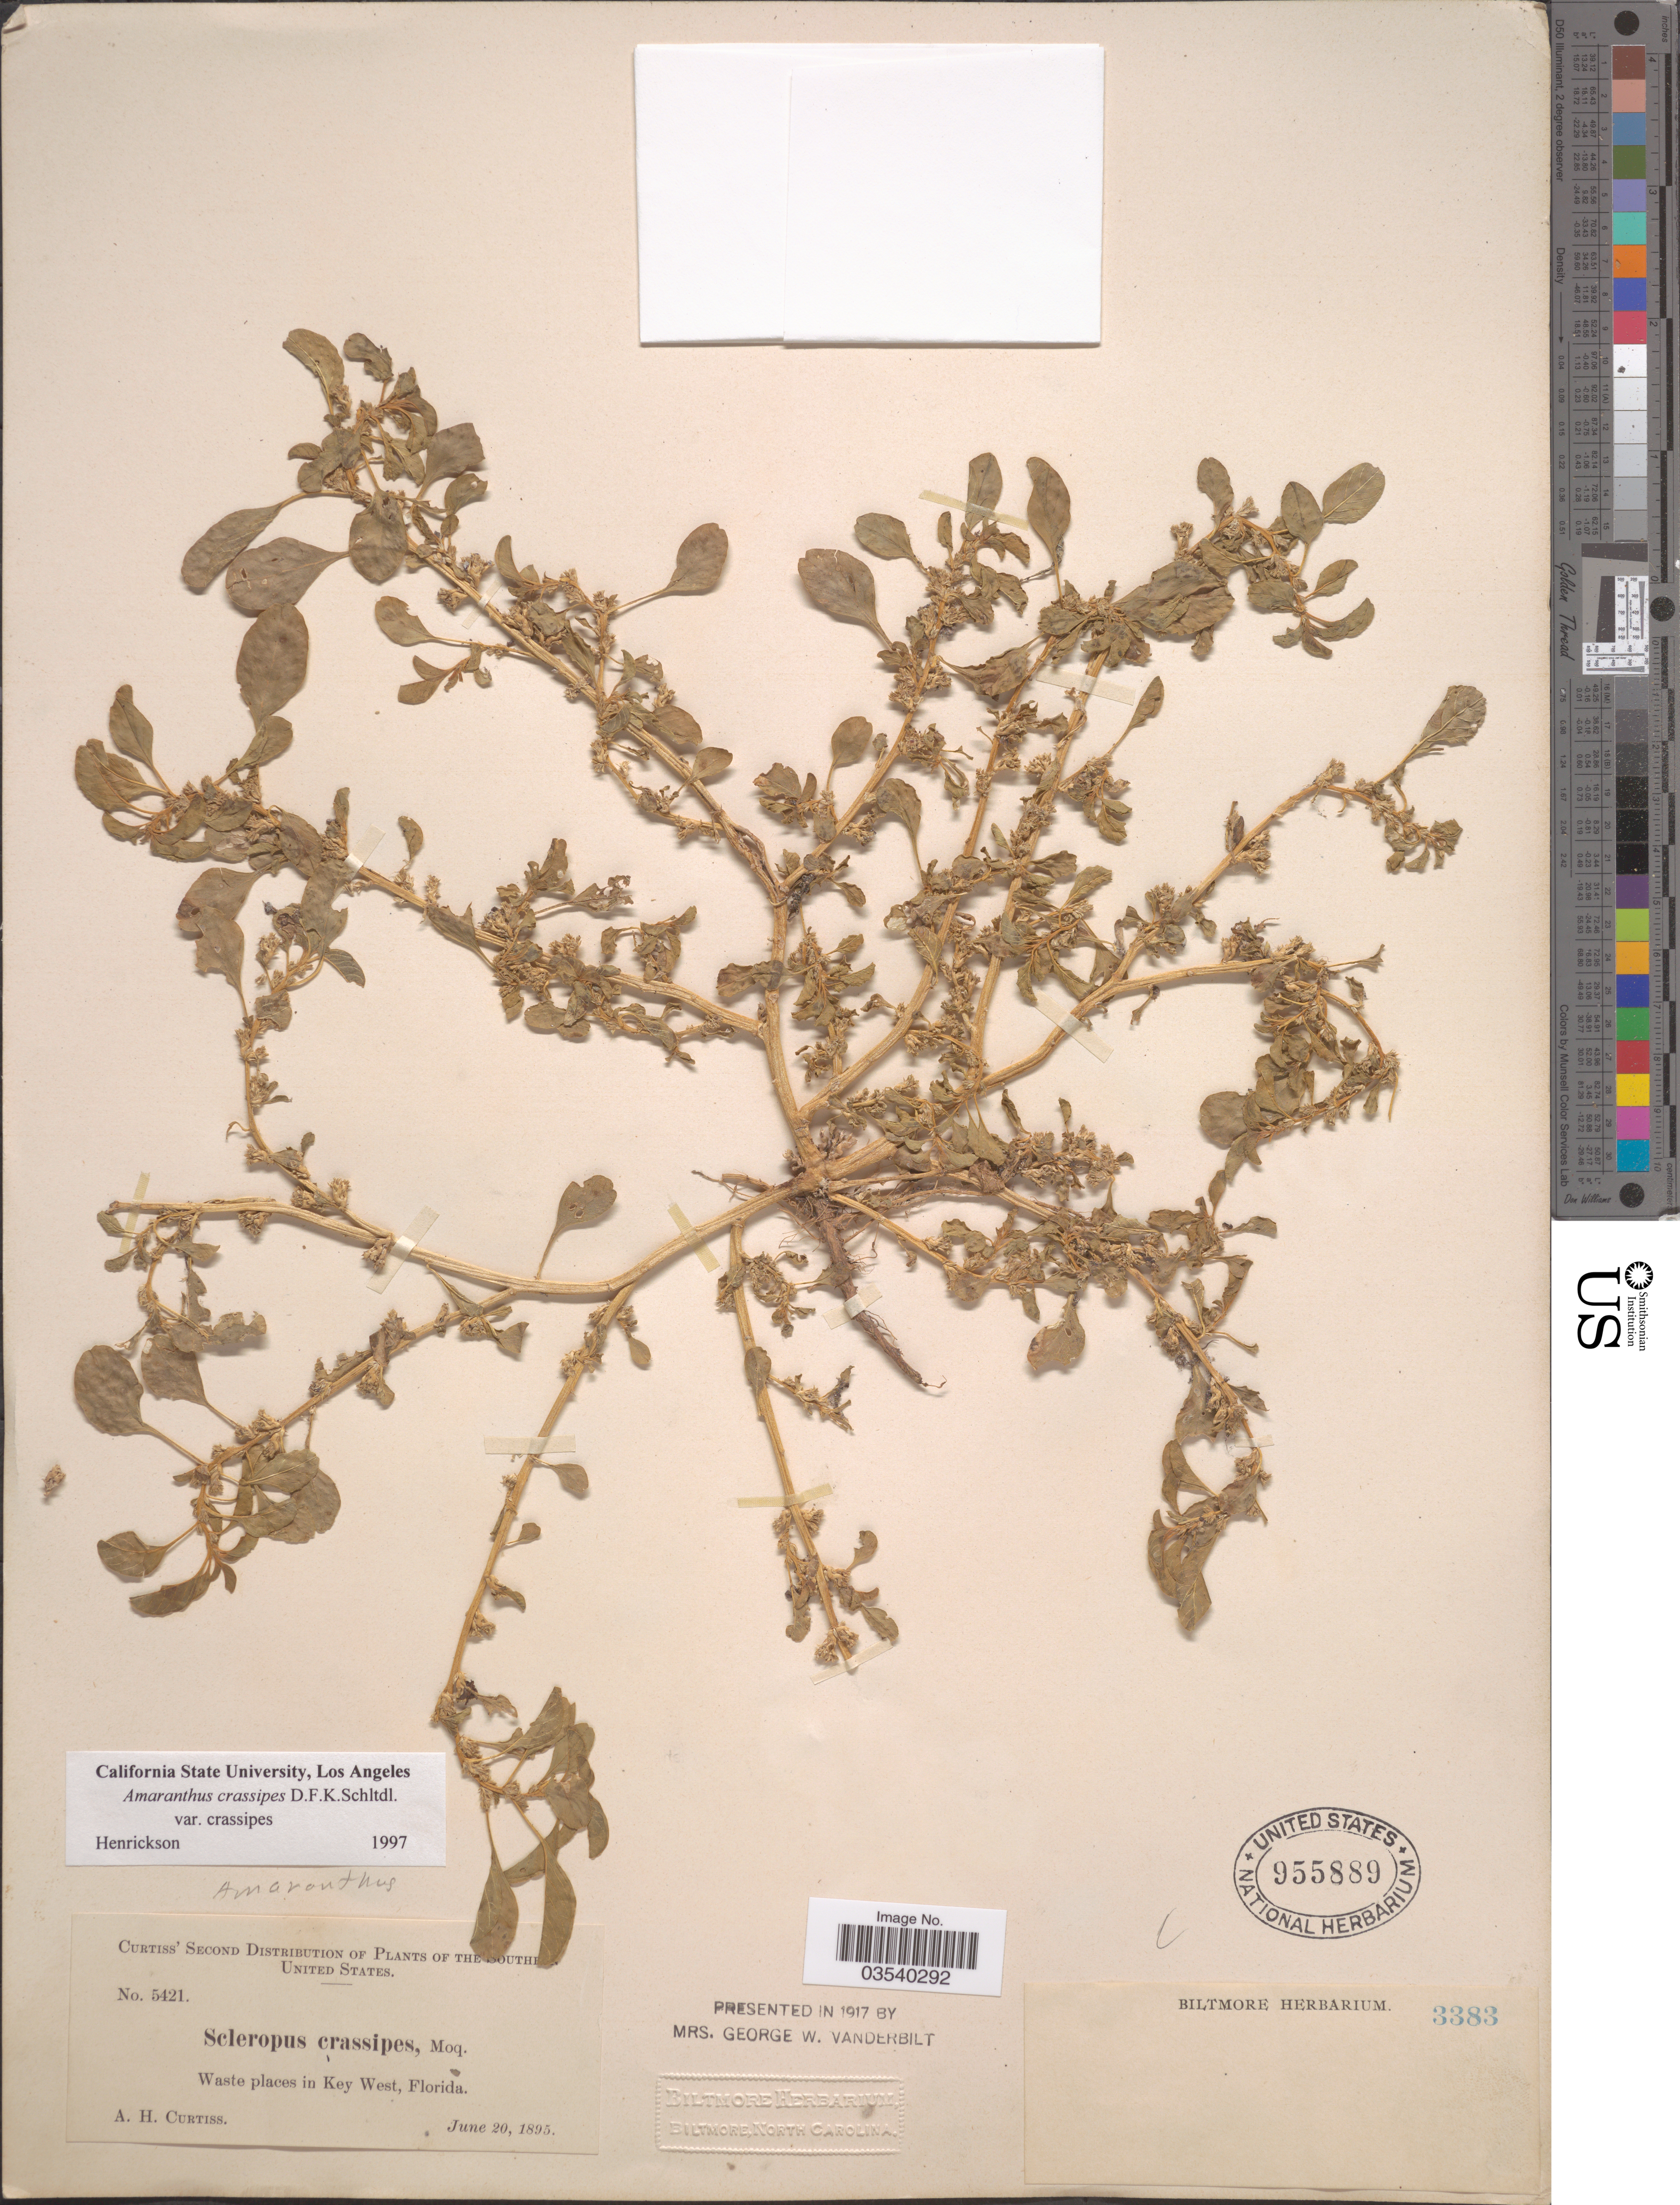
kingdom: Plantae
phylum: Tracheophyta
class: Magnoliopsida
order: Caryophyllales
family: Amaranthaceae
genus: Amaranthus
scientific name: Amaranthus crassipes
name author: Schltdl.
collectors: A. H. Curtiss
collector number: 5421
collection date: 1895-06-20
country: United States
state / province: Florida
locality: The Southern United States. Waste places in Key West.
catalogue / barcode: US 955889